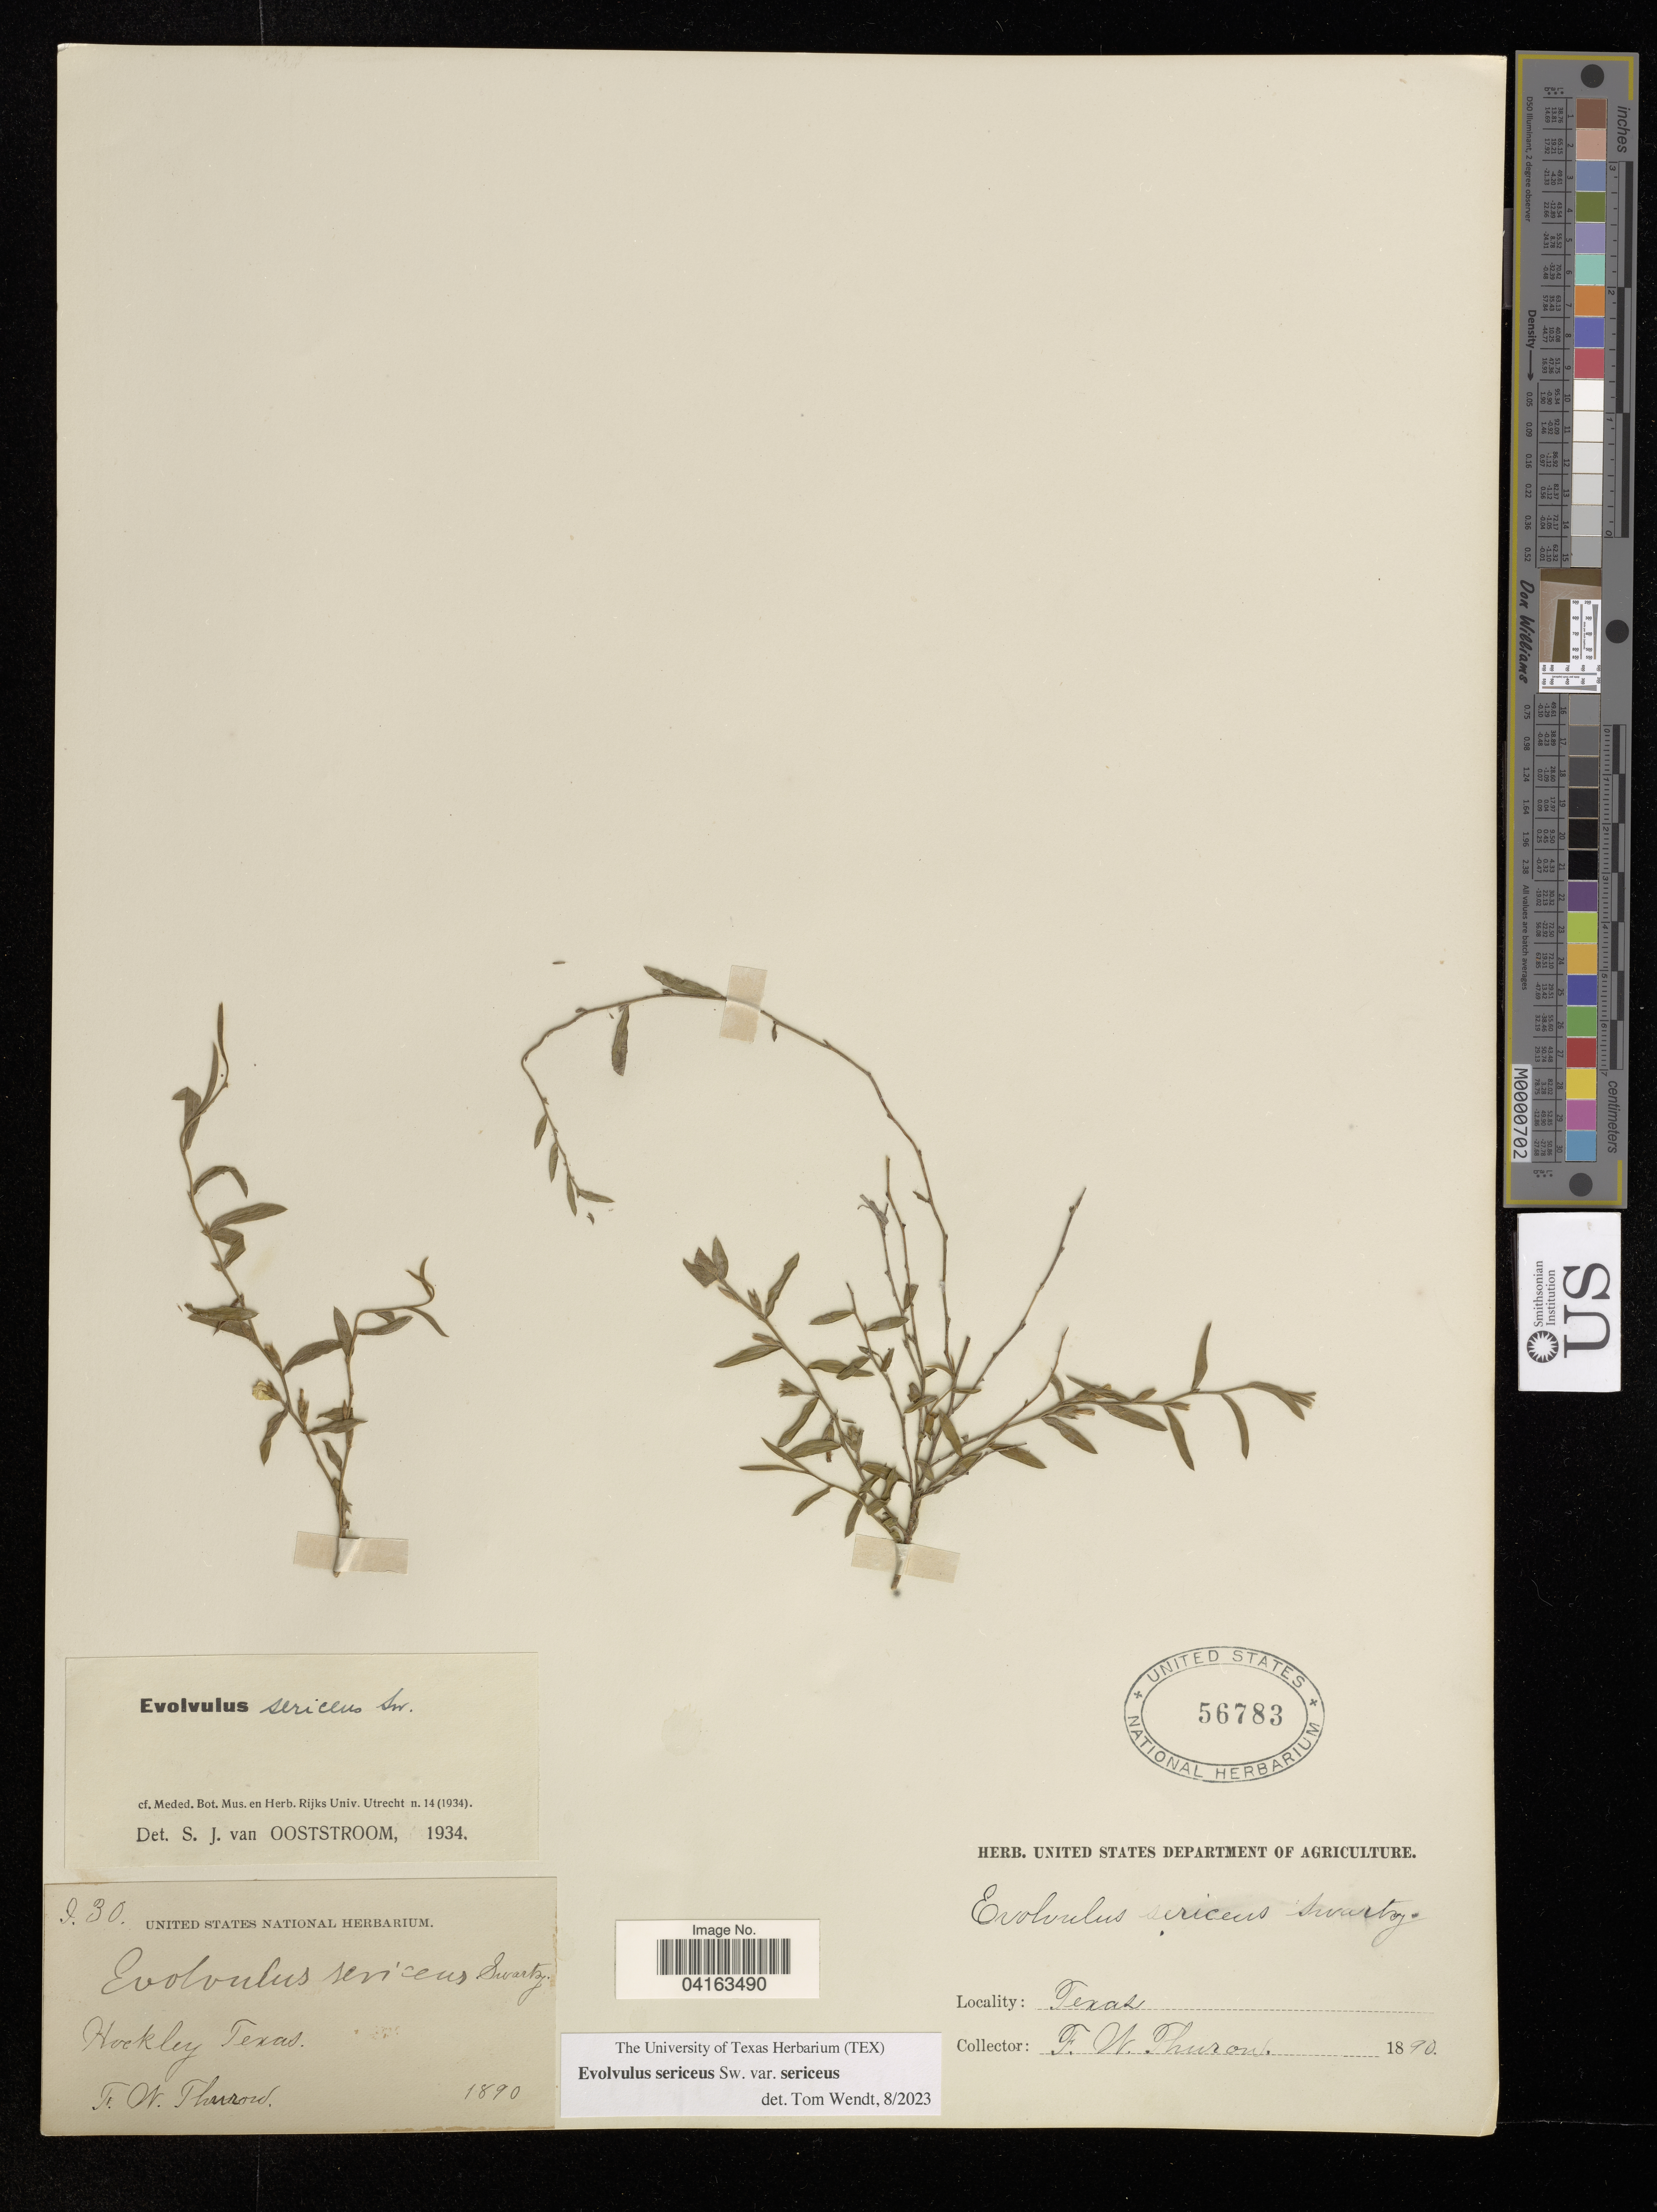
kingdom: Plantae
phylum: Tracheophyta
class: Magnoliopsida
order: Solanales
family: Convolvulaceae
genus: Evolvulus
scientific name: Evolvulus sericeus var. sericeus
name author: Sw.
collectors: F. W. Thurow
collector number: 930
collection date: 1890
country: United States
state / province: Texas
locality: Horkley.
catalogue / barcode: US 56783